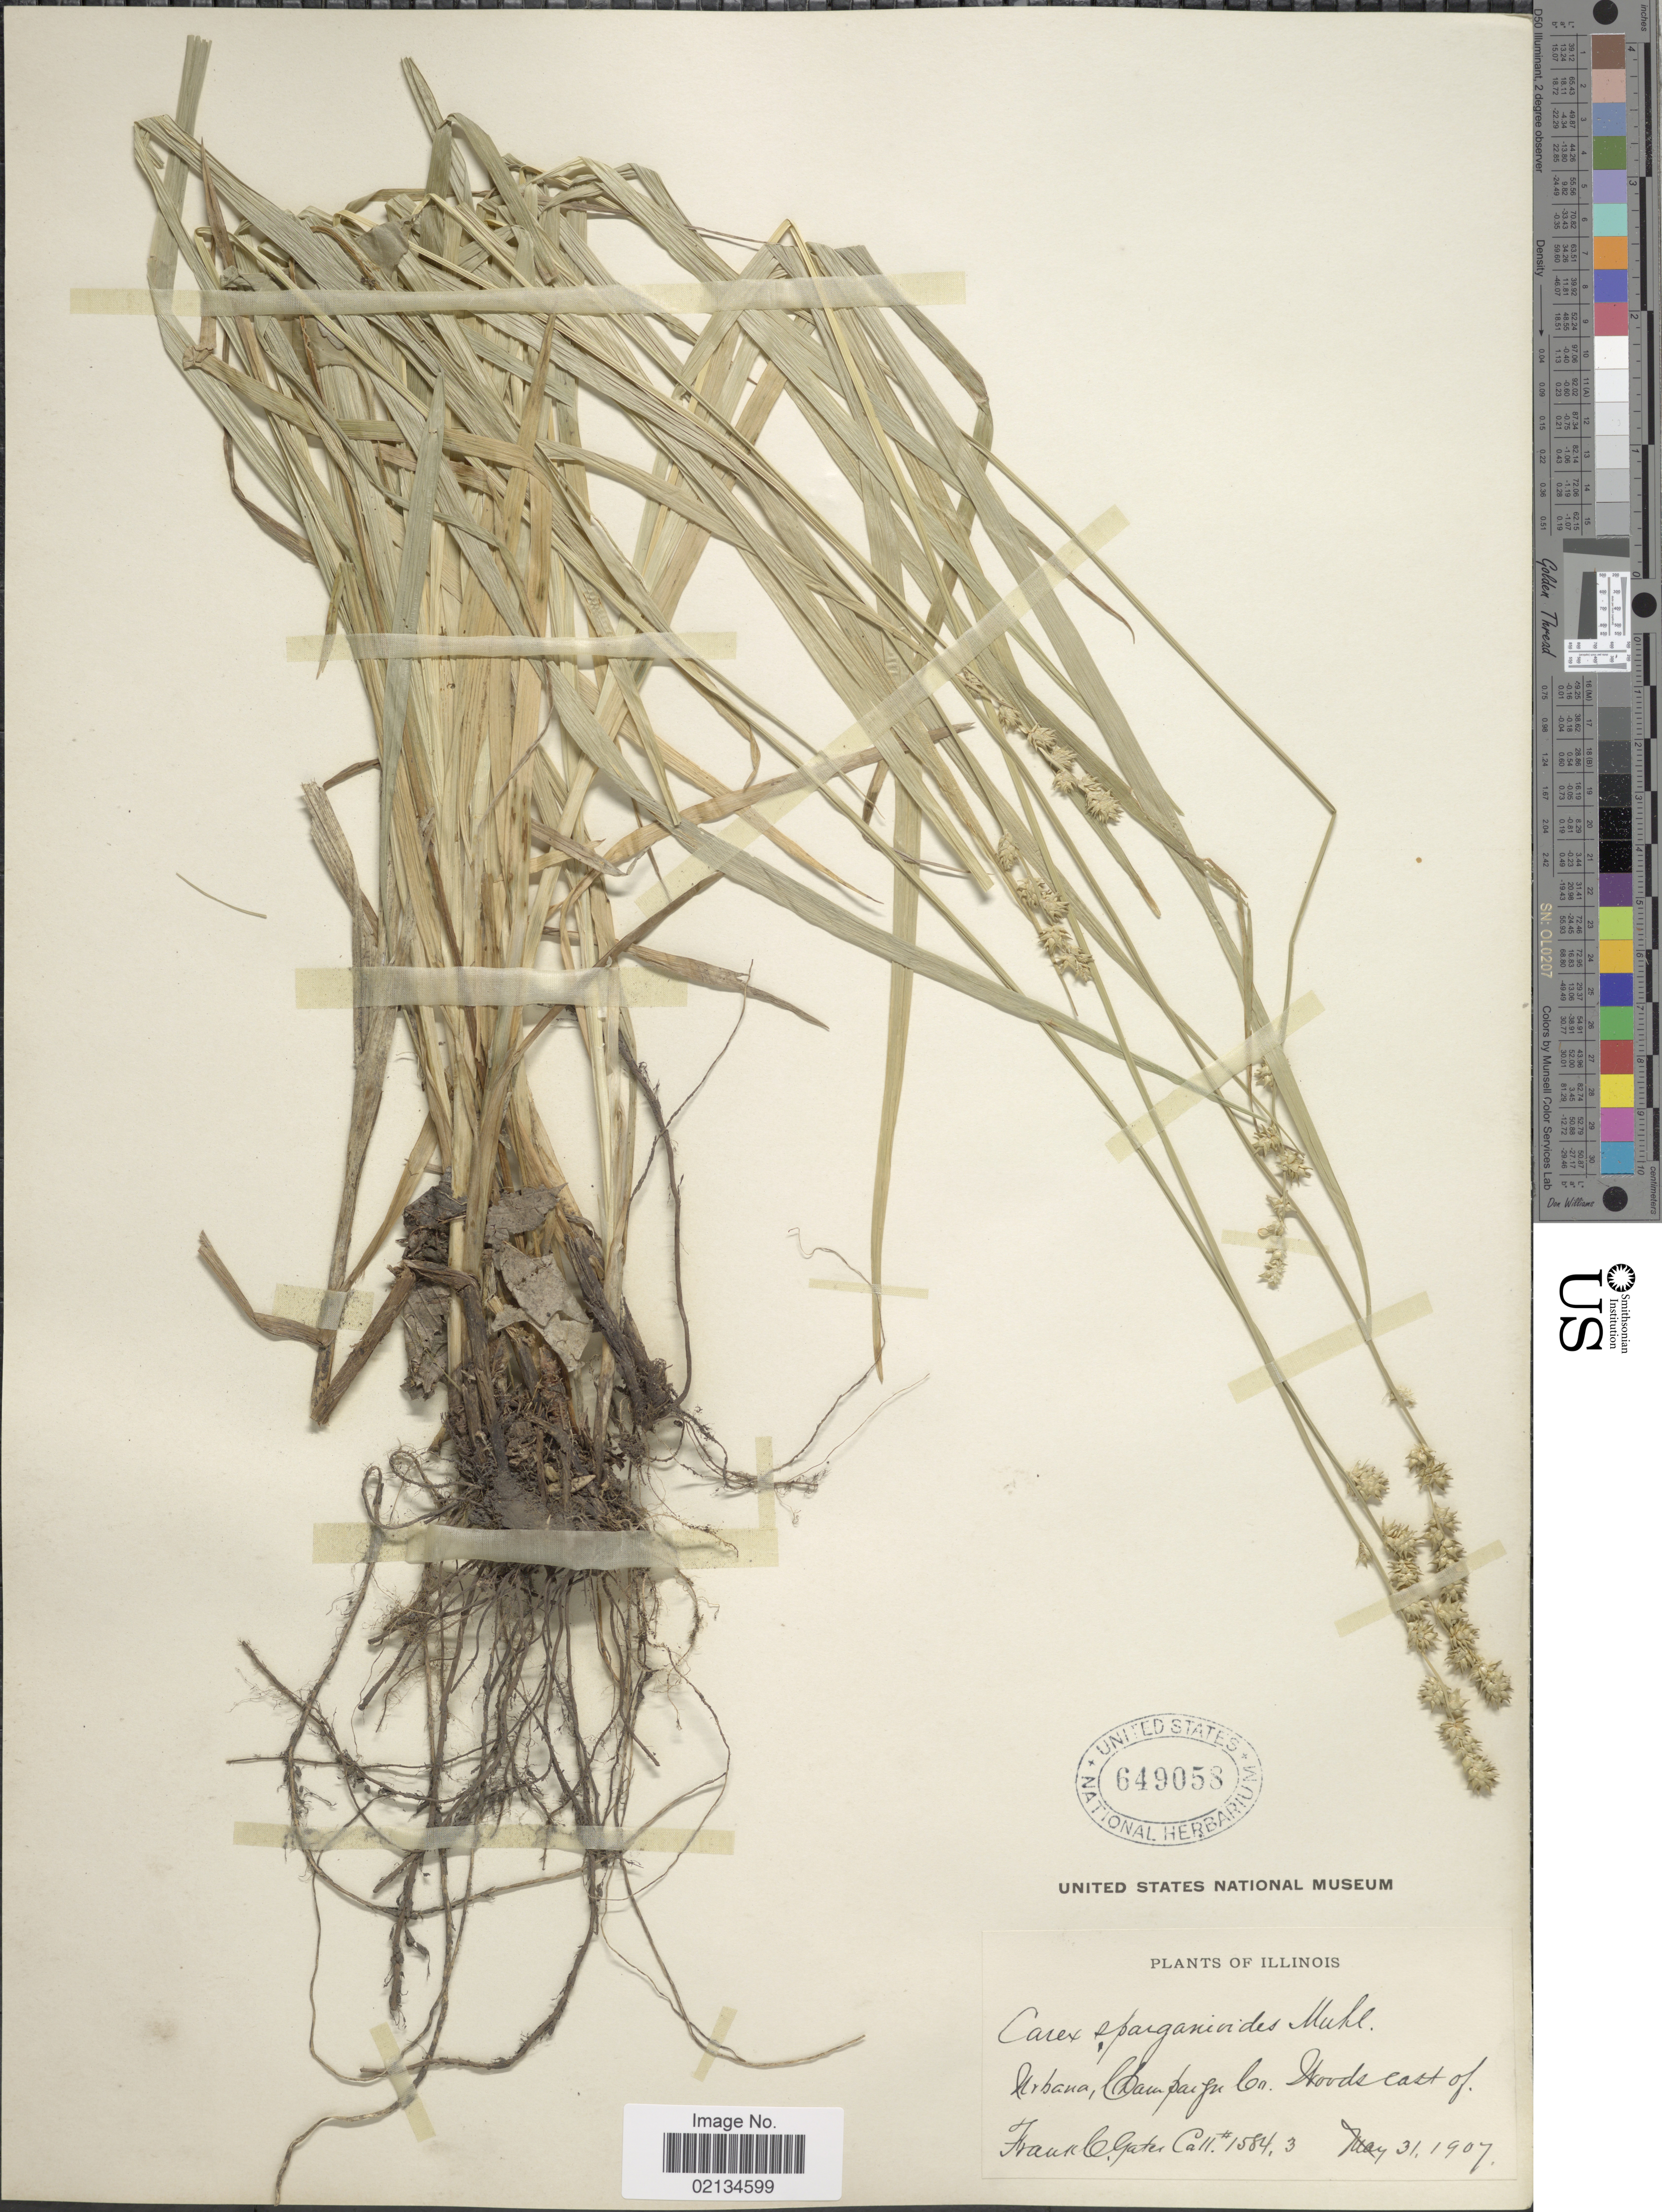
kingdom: Plantae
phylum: Tracheophyta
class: Liliopsida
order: Poales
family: Cyperaceae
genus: Carex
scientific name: Carex sparganioides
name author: Muhl. ex Willd.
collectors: F. C. Gates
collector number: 15843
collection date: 1907-05-31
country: United States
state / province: Illinois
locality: Urbana, Champaign Co., woods east of.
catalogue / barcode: US 649058